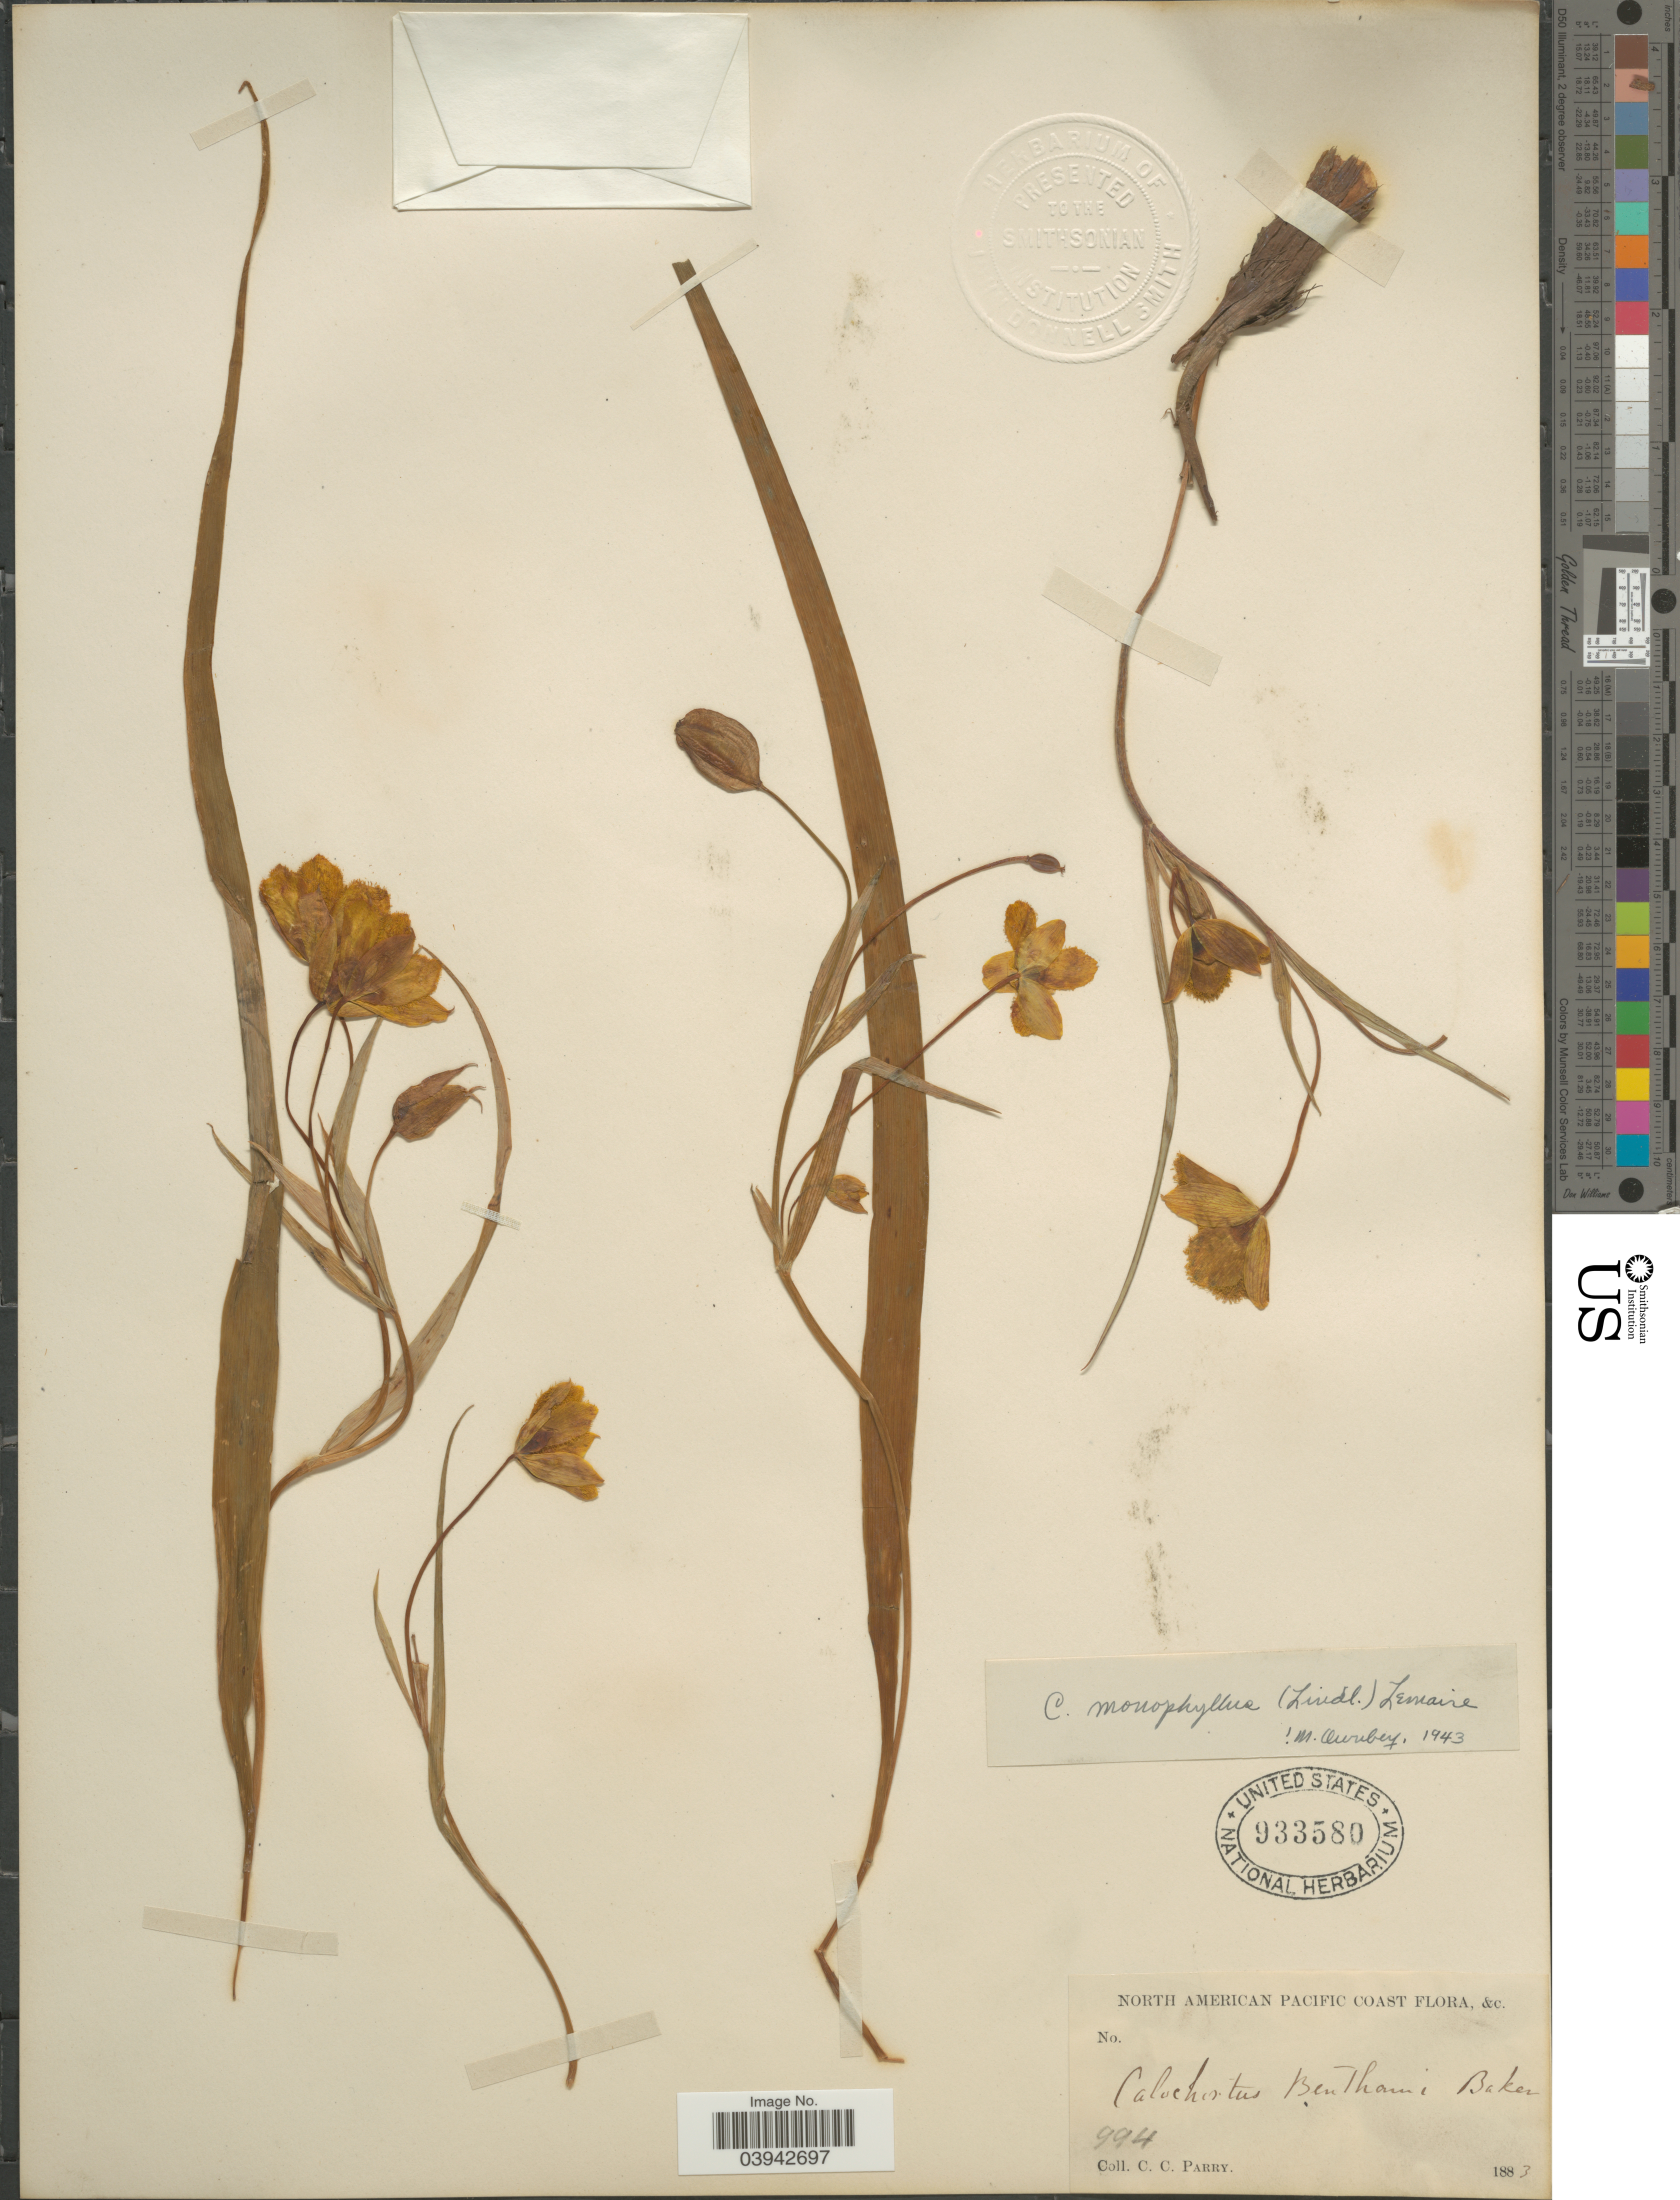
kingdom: Plantae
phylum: Tracheophyta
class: Liliopsida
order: Liliales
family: Liliaceae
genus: Calochortus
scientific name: Calochortus monophyllus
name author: (Lindl.) Lem.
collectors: C. C. Parry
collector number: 994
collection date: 1883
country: United States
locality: North American Pacific Coast.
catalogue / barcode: US 933580